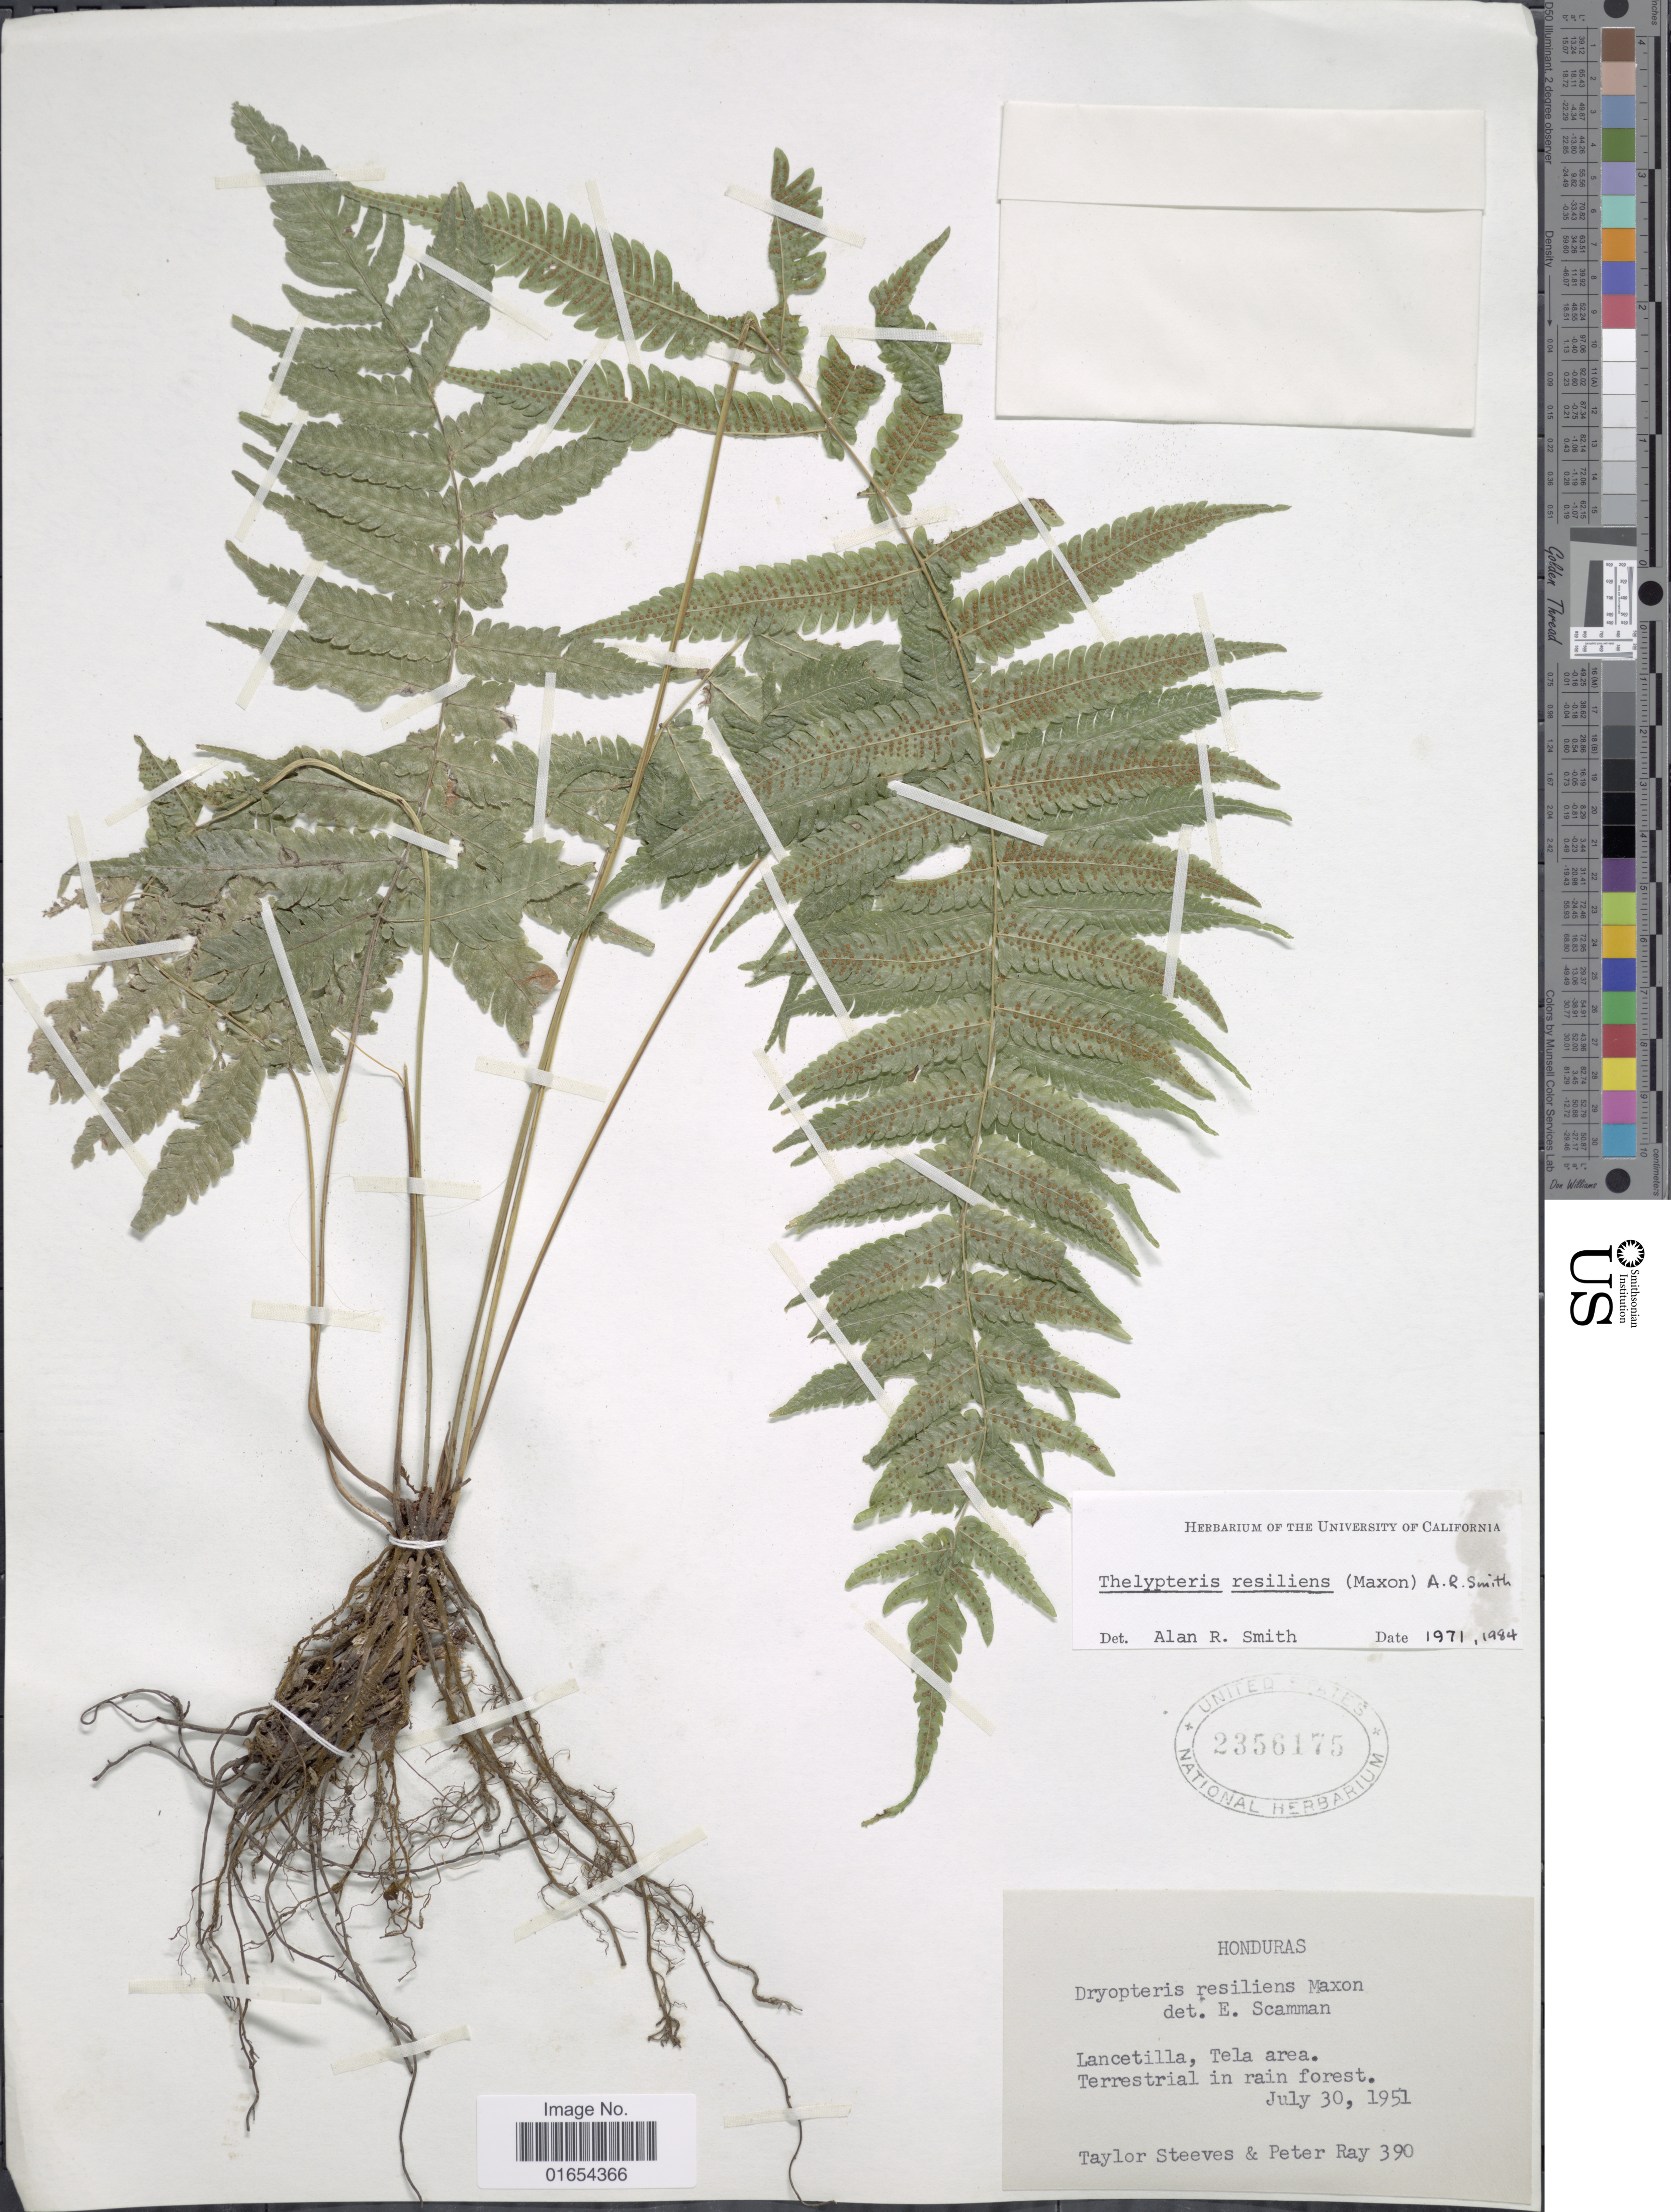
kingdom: Plantae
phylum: Tracheophyta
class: Polypodiopsida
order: Polypodiales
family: Thelypteridaceae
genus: Goniopteris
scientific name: Goniopteris resiliens (Maxon) comb. nov., ined 2015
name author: (Maxon)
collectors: T. Steeves & P. Ray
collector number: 390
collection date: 1951-07-30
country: Honduras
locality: Lancetilla, Tela Area, Terrestrial in rain forest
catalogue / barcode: US 2356175